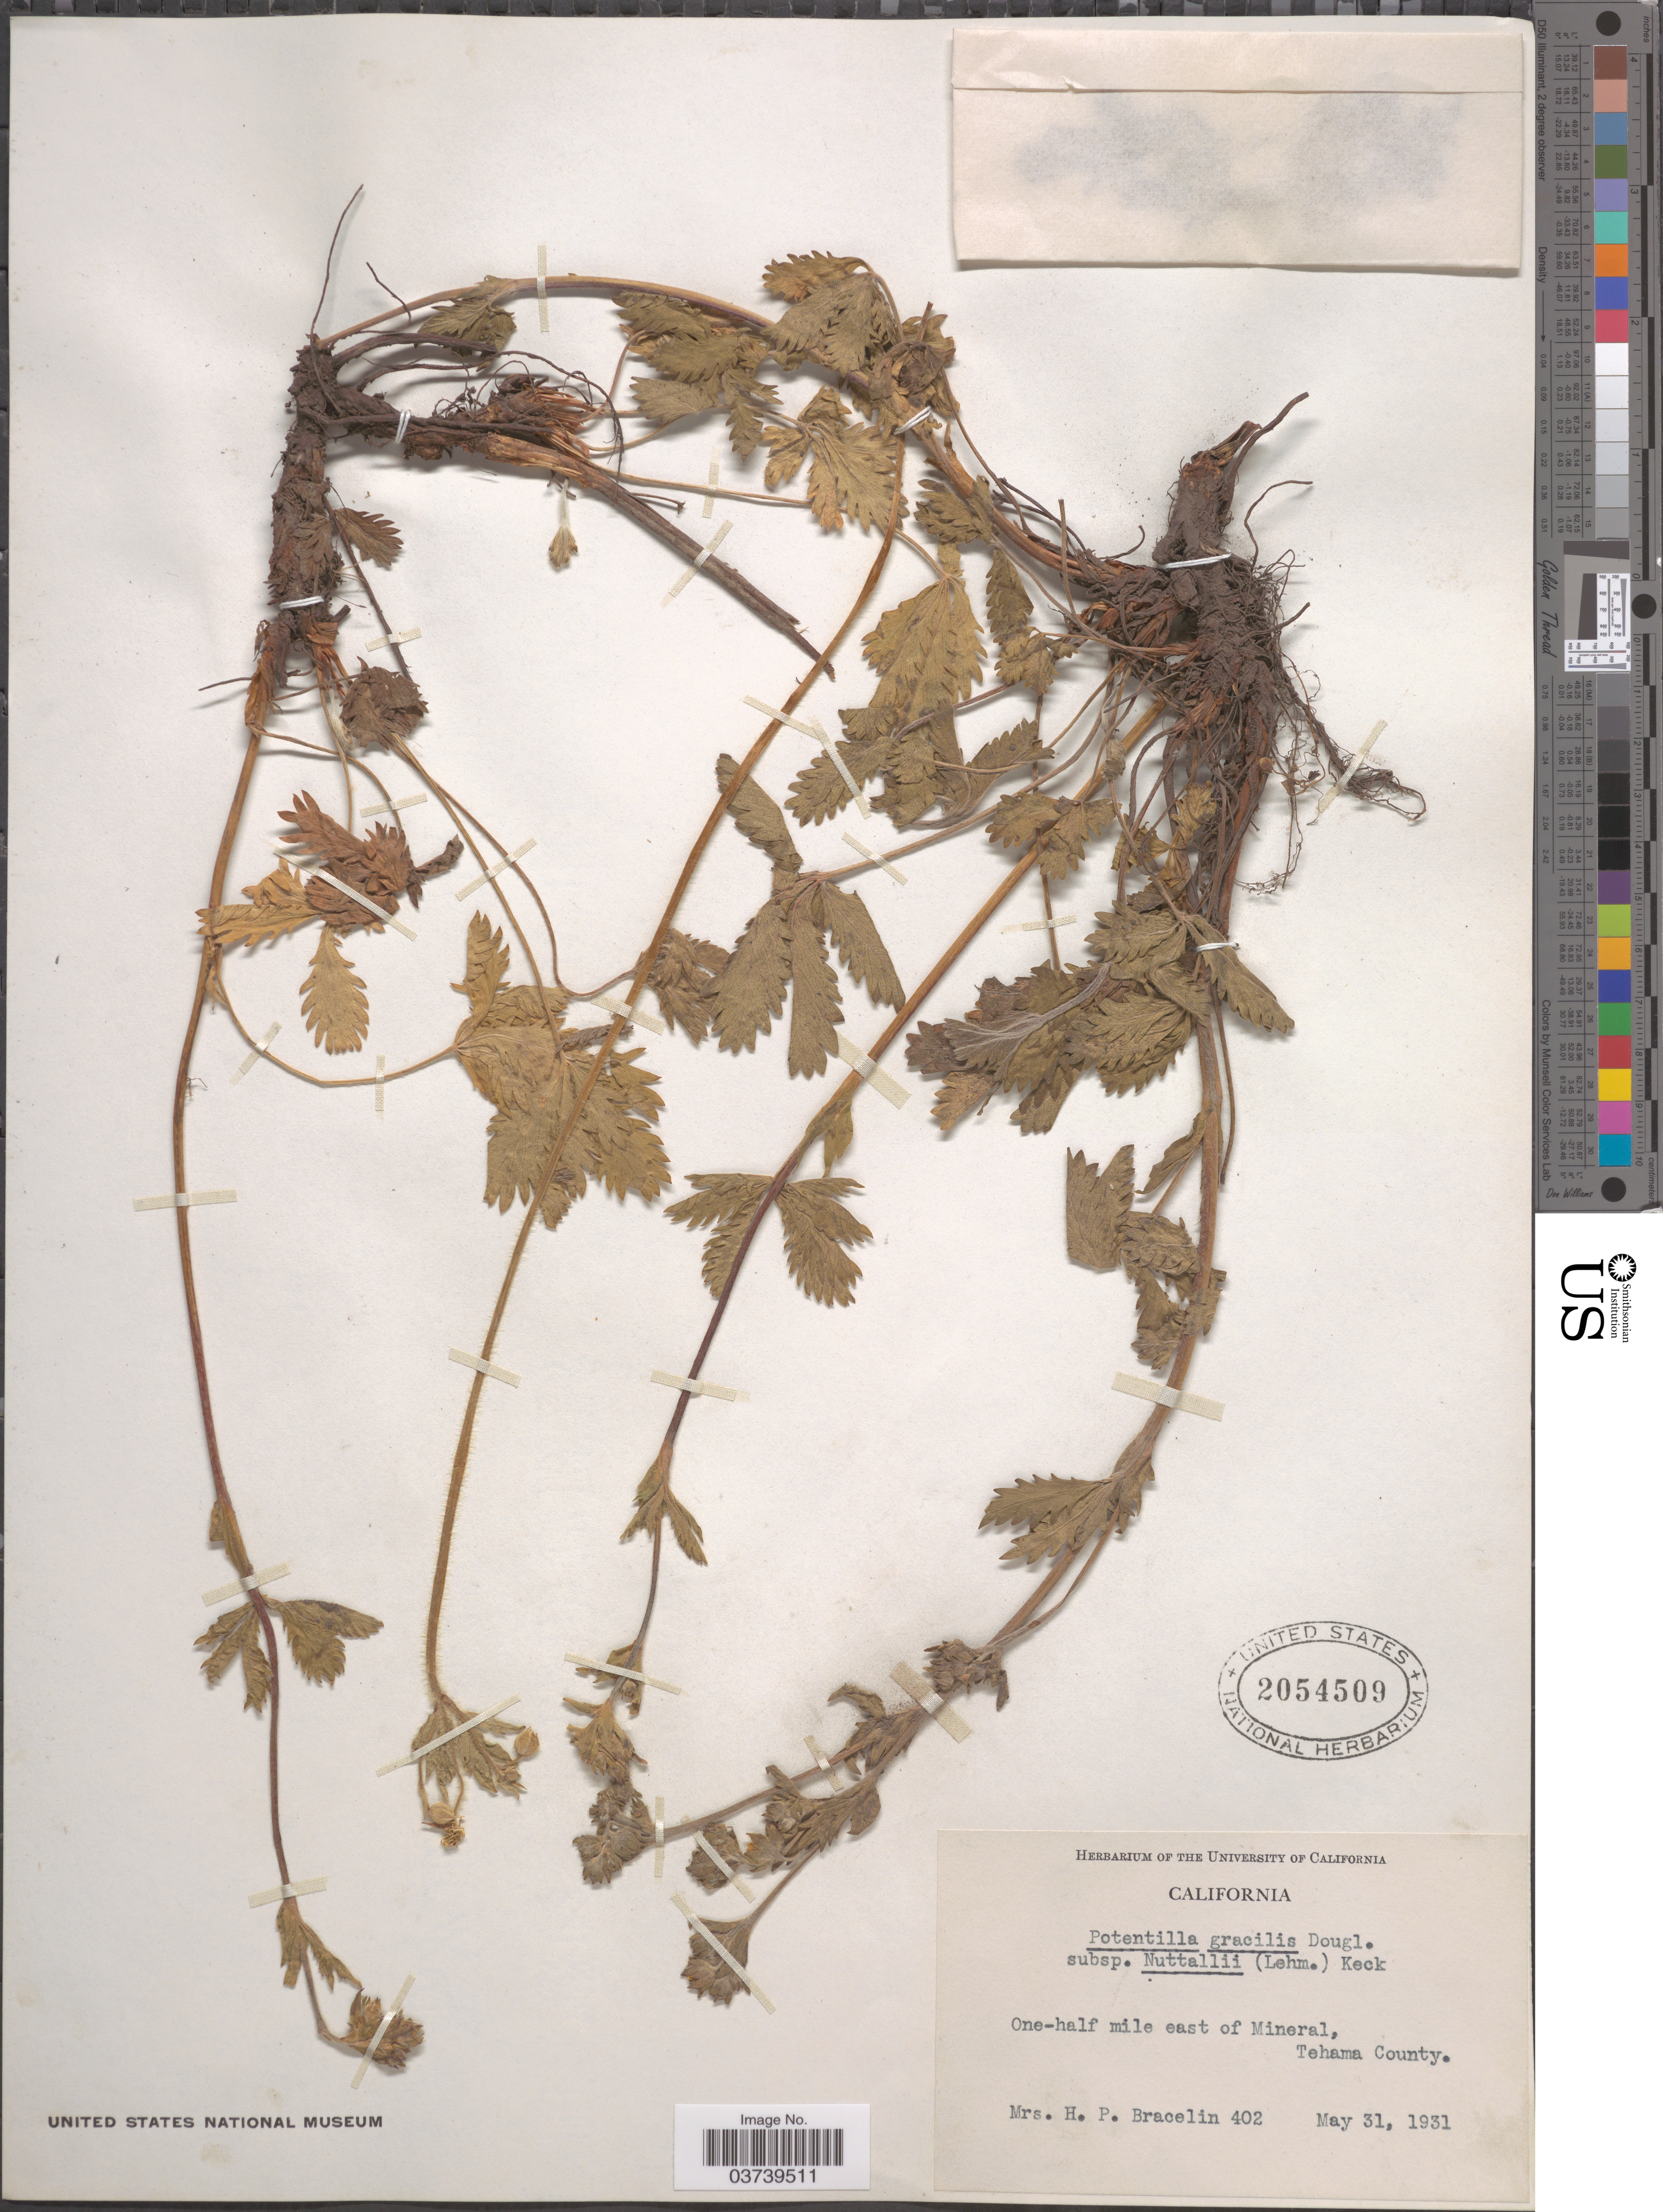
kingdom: Plantae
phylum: Tracheophyta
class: Magnoliopsida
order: Rosales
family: Rosaceae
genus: Potentilla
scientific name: Potentilla gracilis var. fastigiata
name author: (Nutt.) S. Watson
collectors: H. Bracelin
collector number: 402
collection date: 1931-05-31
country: United States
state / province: California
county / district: Tehama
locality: One-half mile east of Mineral, Tehama County.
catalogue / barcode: US 2054509